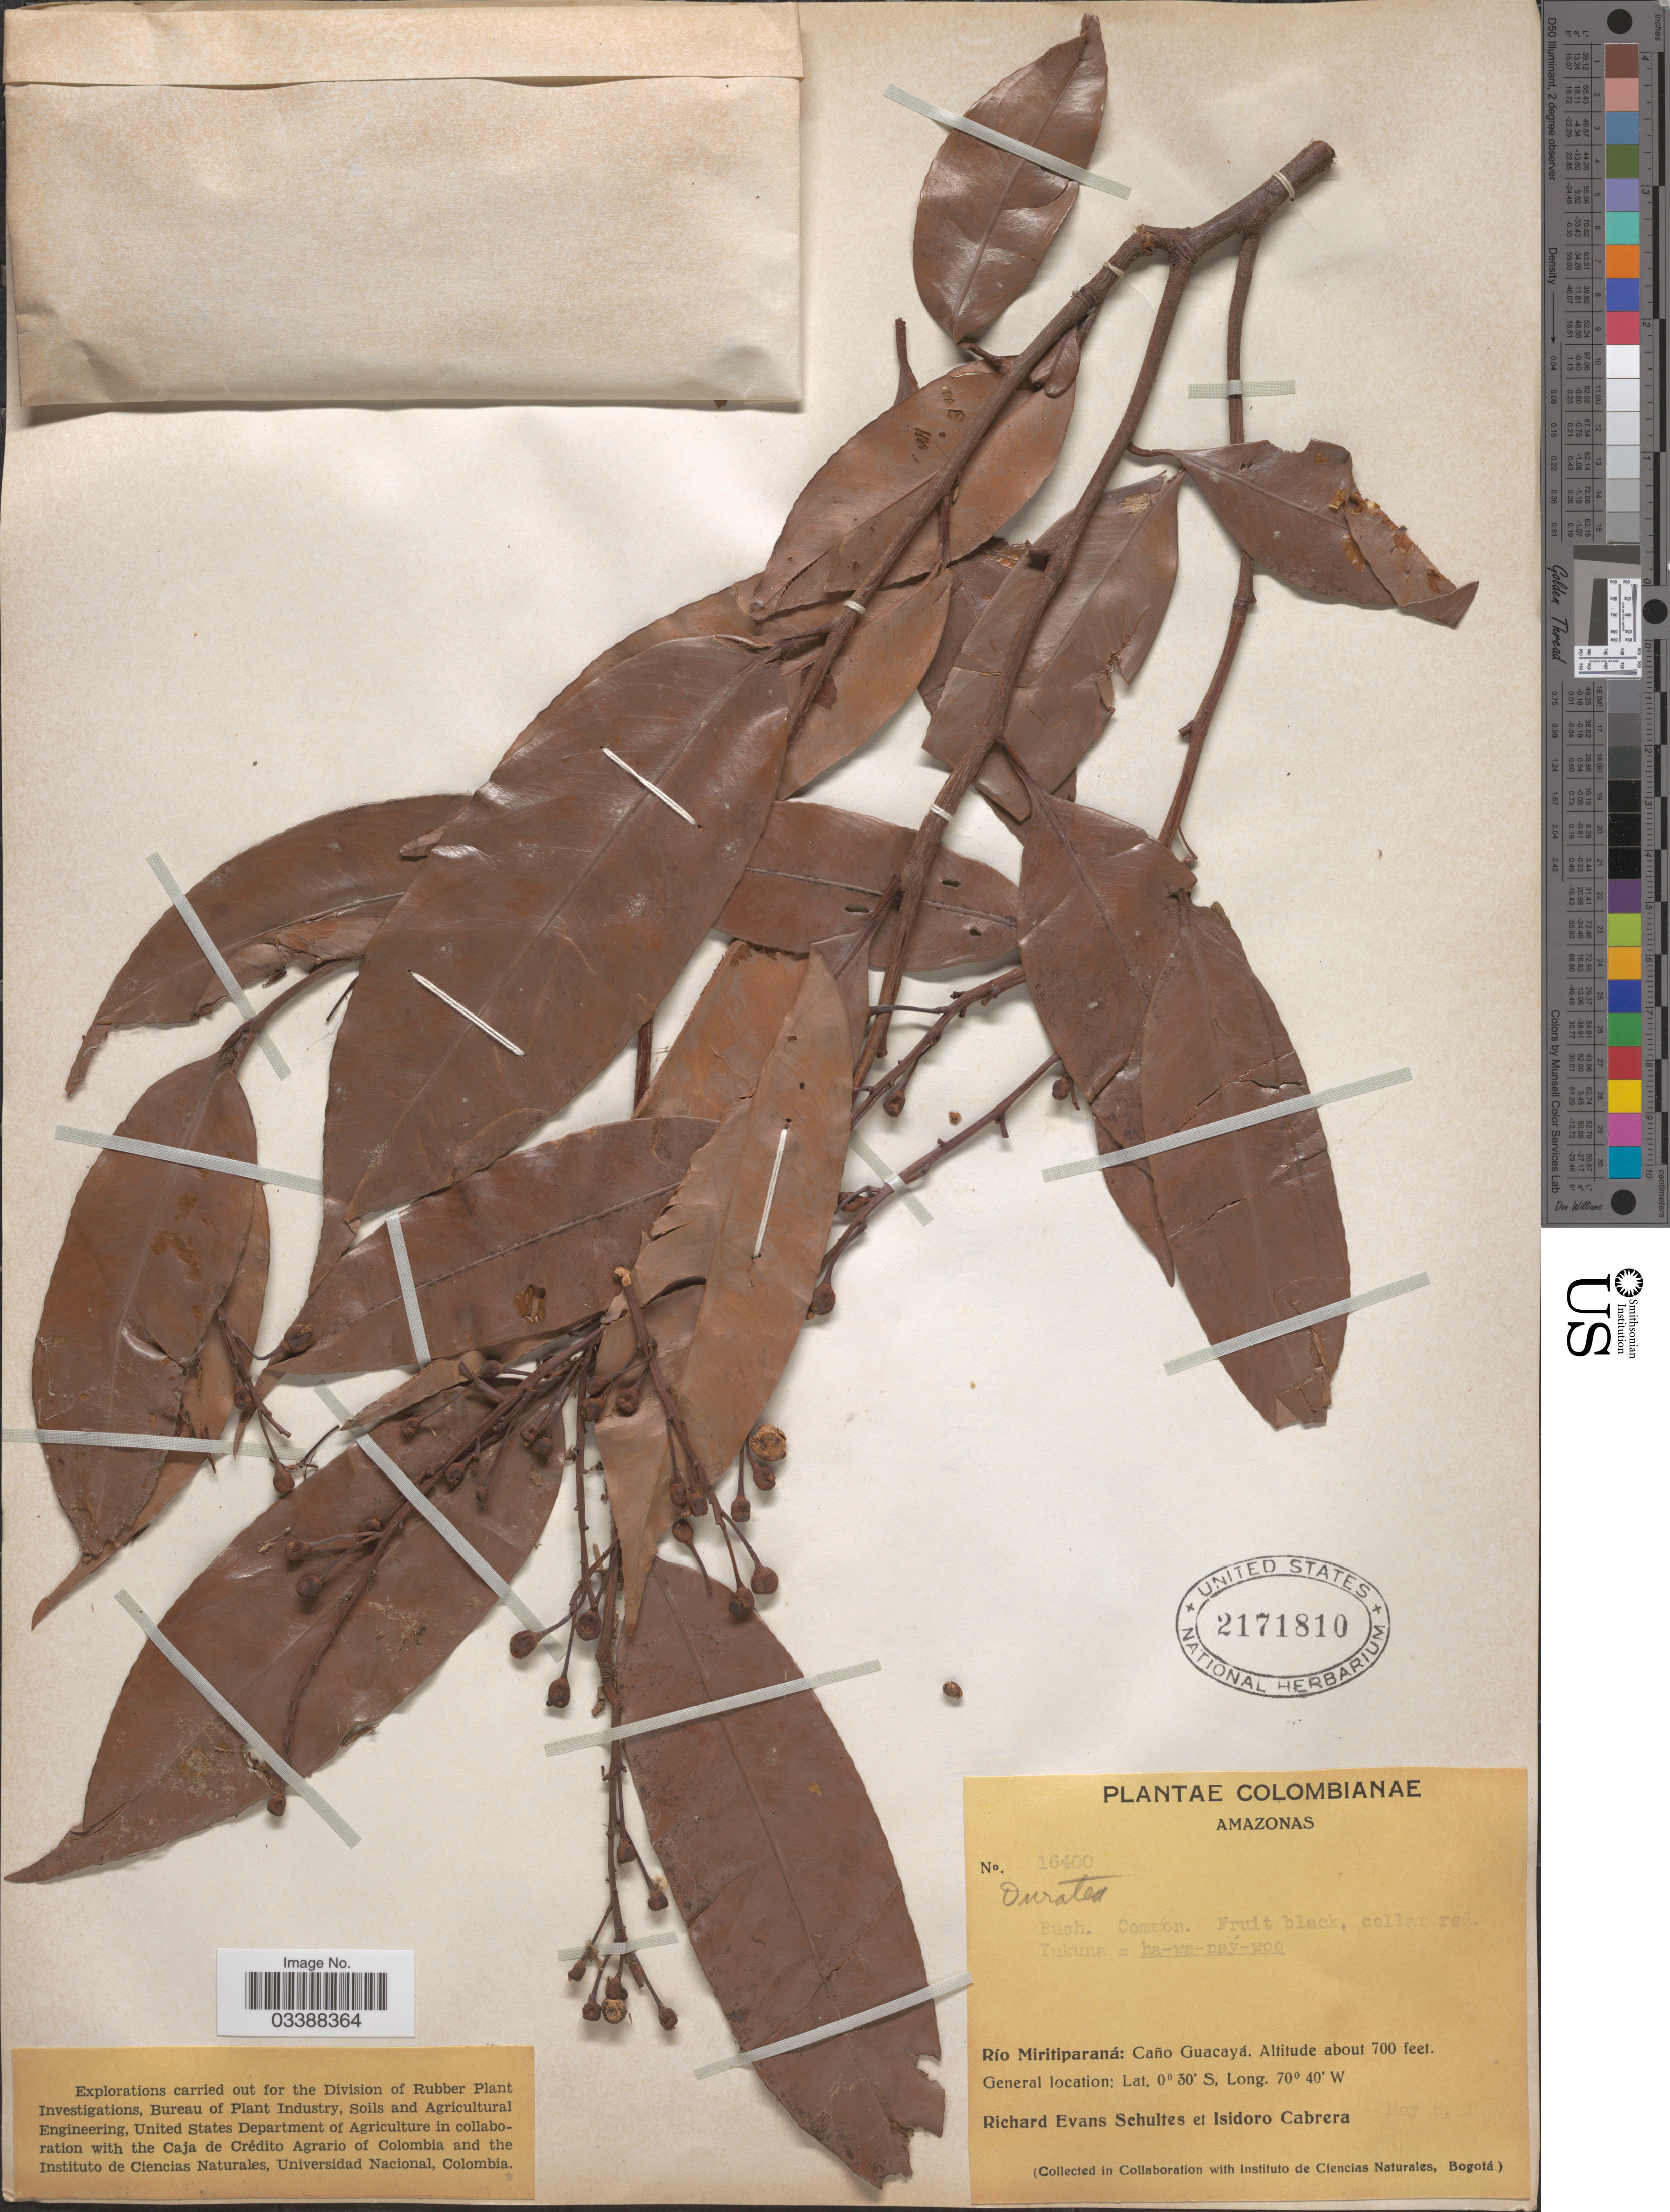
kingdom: Plantae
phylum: Tracheophyta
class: Magnoliopsida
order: Malpighiales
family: Ochnaceae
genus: Ouratea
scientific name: Ouratea sp.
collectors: R. E. Schultes & I. Cabrera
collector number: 16400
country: Colombia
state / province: Amazônas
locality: Río Miritiparaná: Caño Guacayá.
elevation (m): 213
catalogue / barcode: US 2171810